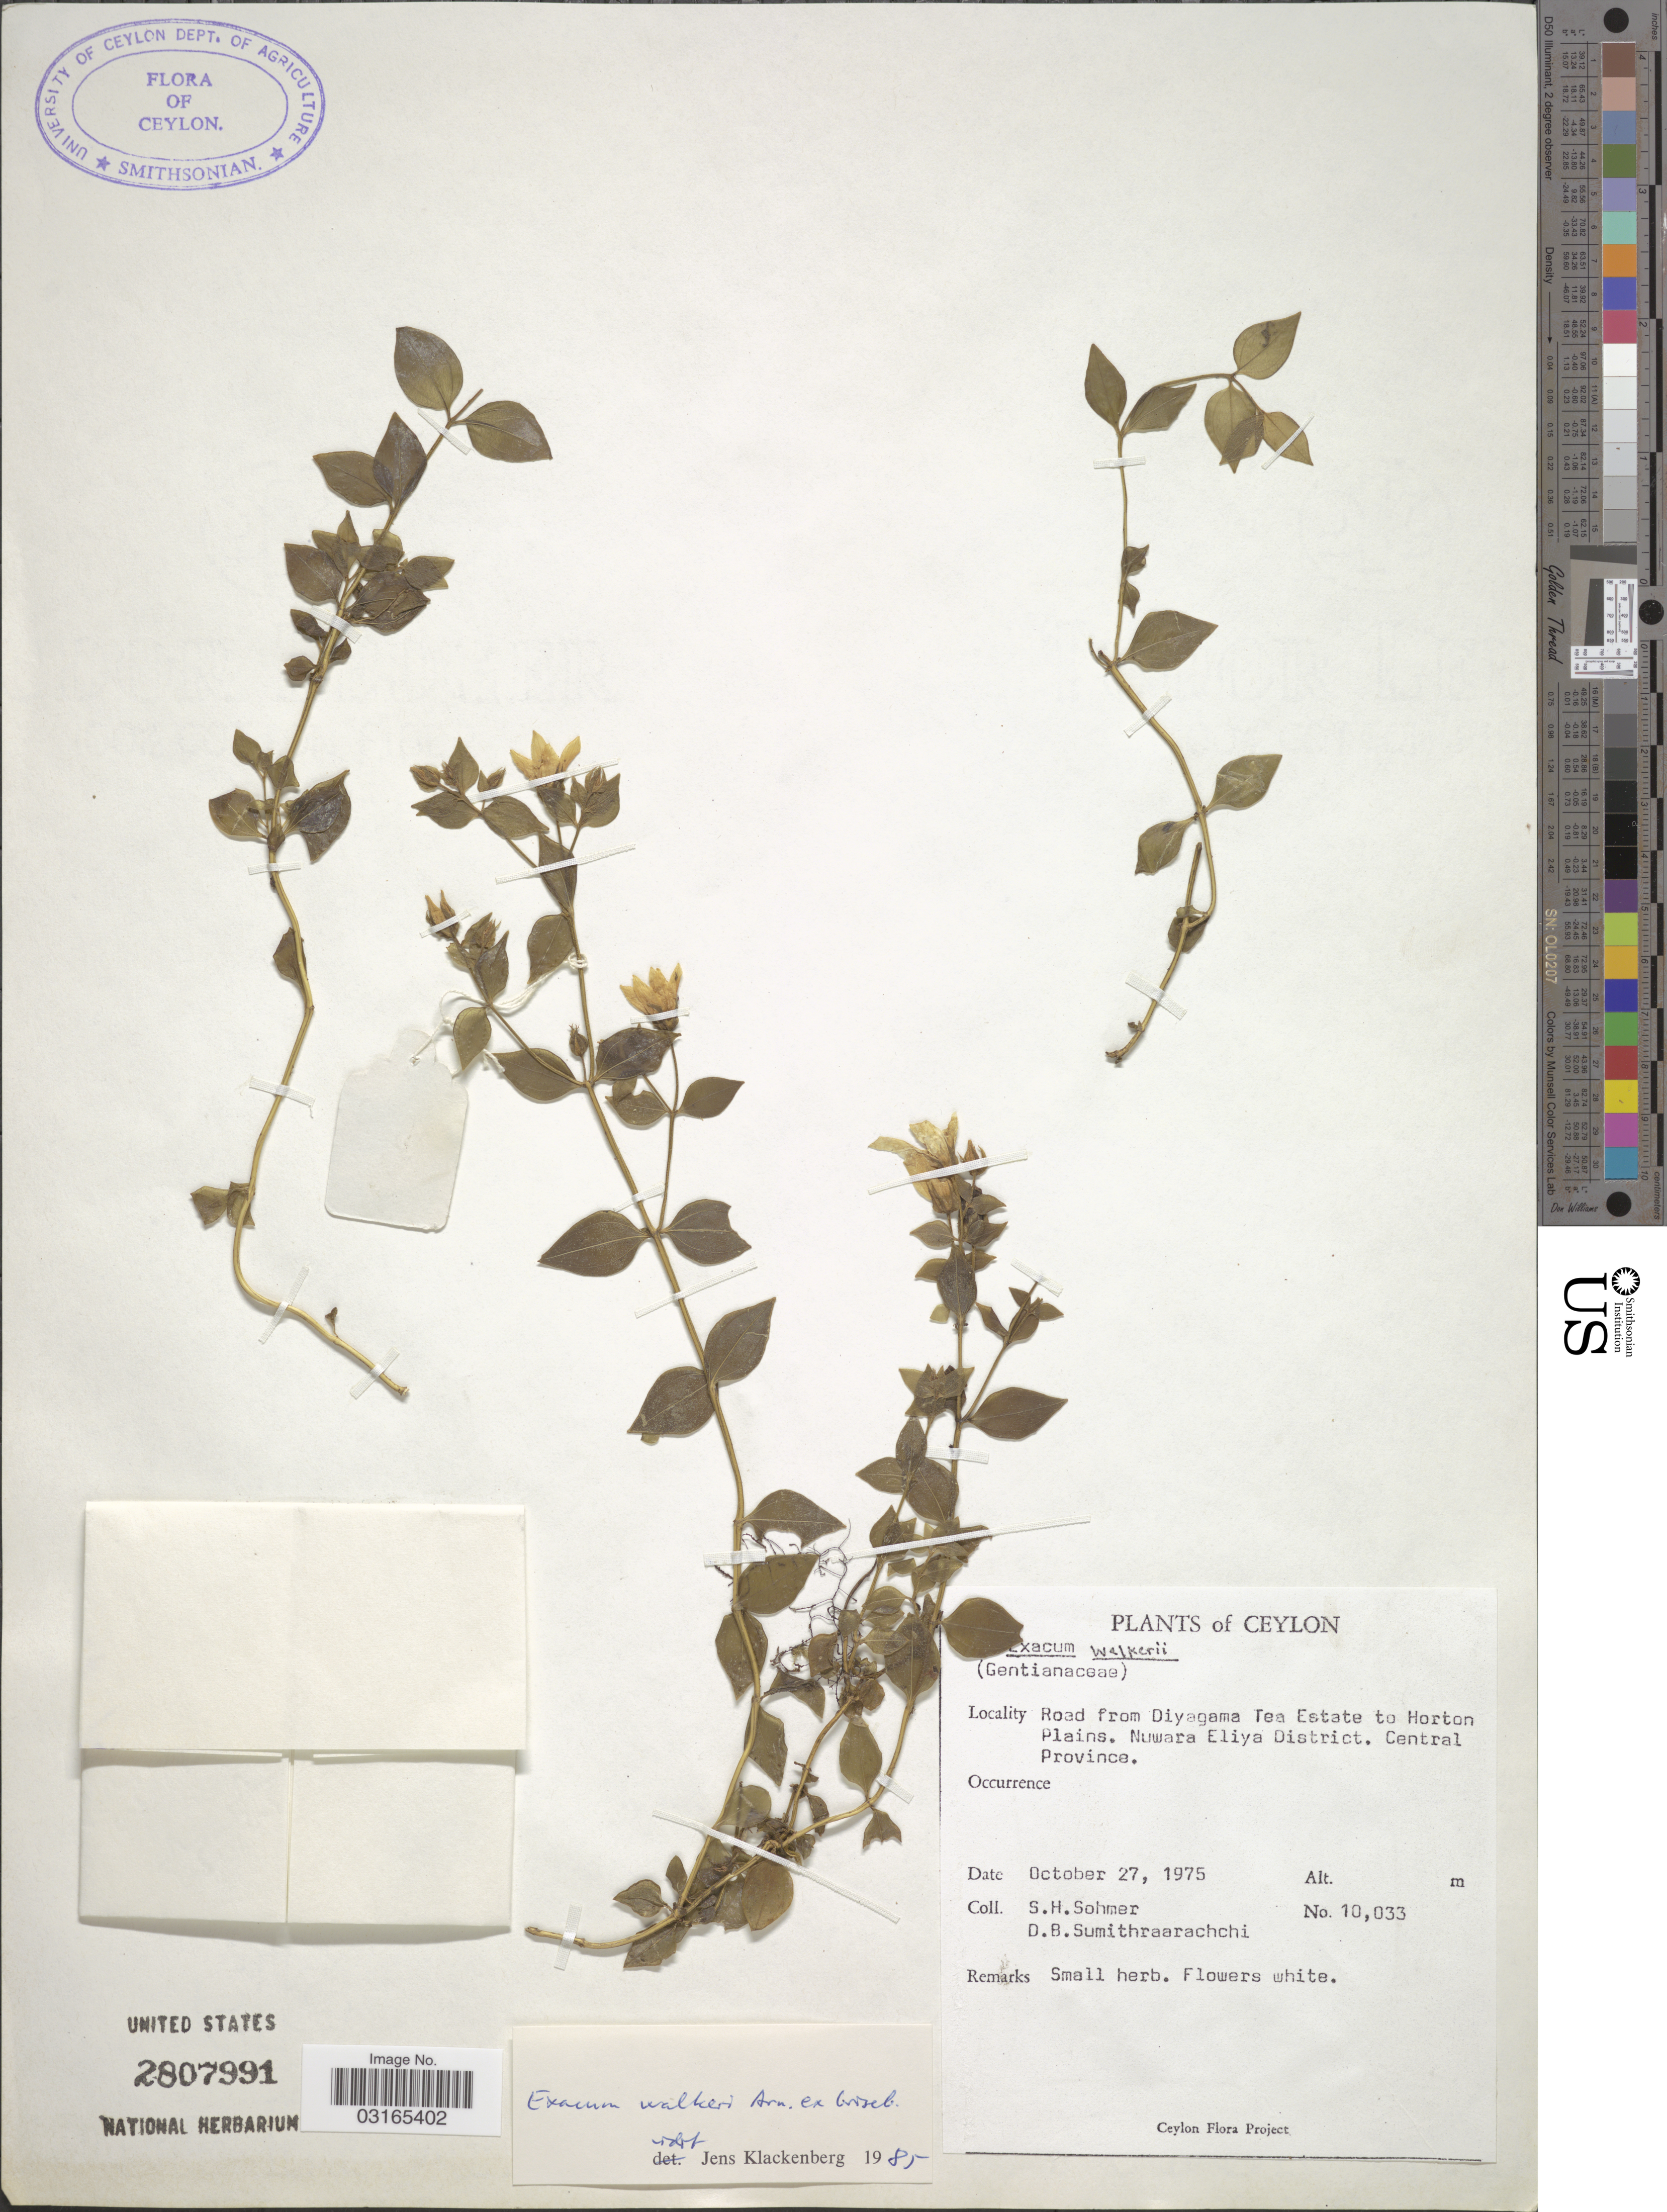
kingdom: Plantae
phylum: Tracheophyta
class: Magnoliopsida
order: Gentianales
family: Gentianaceae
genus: Exacum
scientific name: Exacum walkeri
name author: Arn. ex Griseb.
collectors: S. H. Sohmer & D. B. Sumithraarachchi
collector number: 10033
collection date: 1975-10-27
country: Sri Lanka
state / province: Central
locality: Ceylon. Road from Diyagama Tea Estate to Horton Plains. Nuwara Eliya District.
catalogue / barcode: US 2807991